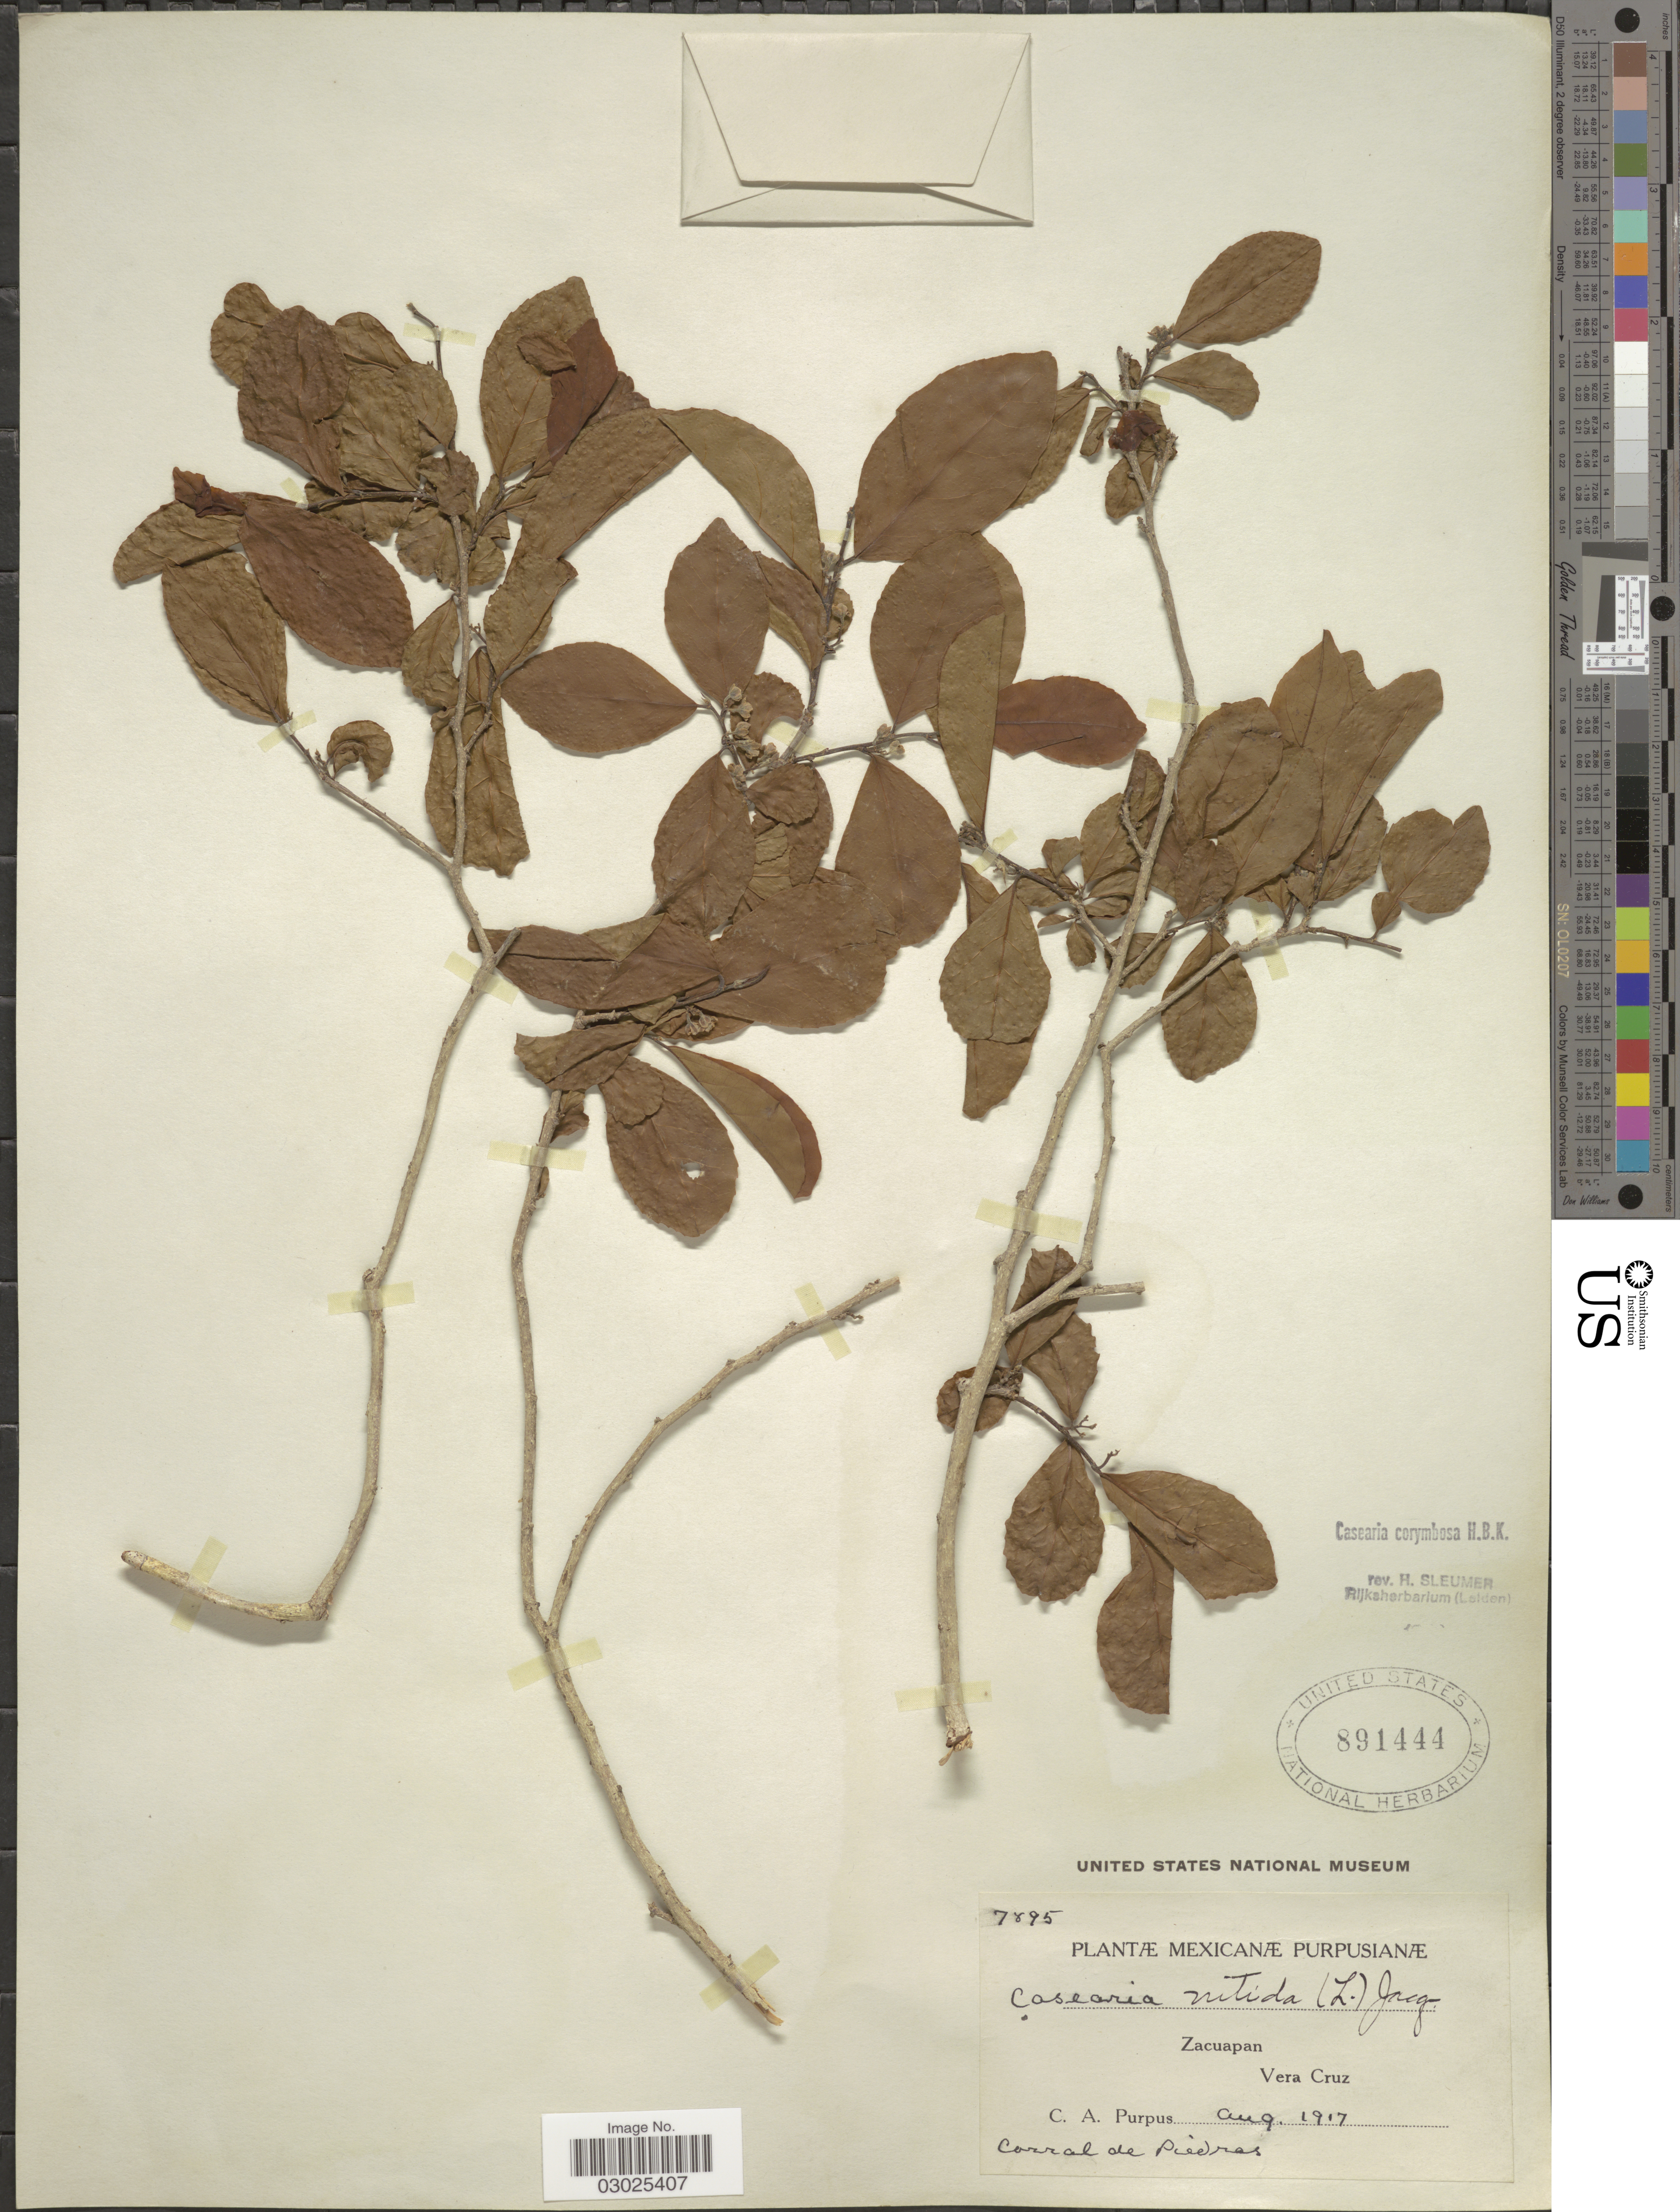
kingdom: Plantae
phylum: Tracheophyta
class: Magnoliopsida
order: Malpighiales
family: Salicaceae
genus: Casearia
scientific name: Casearia corymbosa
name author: Kunth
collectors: C. A. Purpus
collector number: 7895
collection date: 1917-08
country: Mexico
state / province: Veracruz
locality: Zacuapan. Vera Cruz. Corral de Piedras.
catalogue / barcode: US 891444